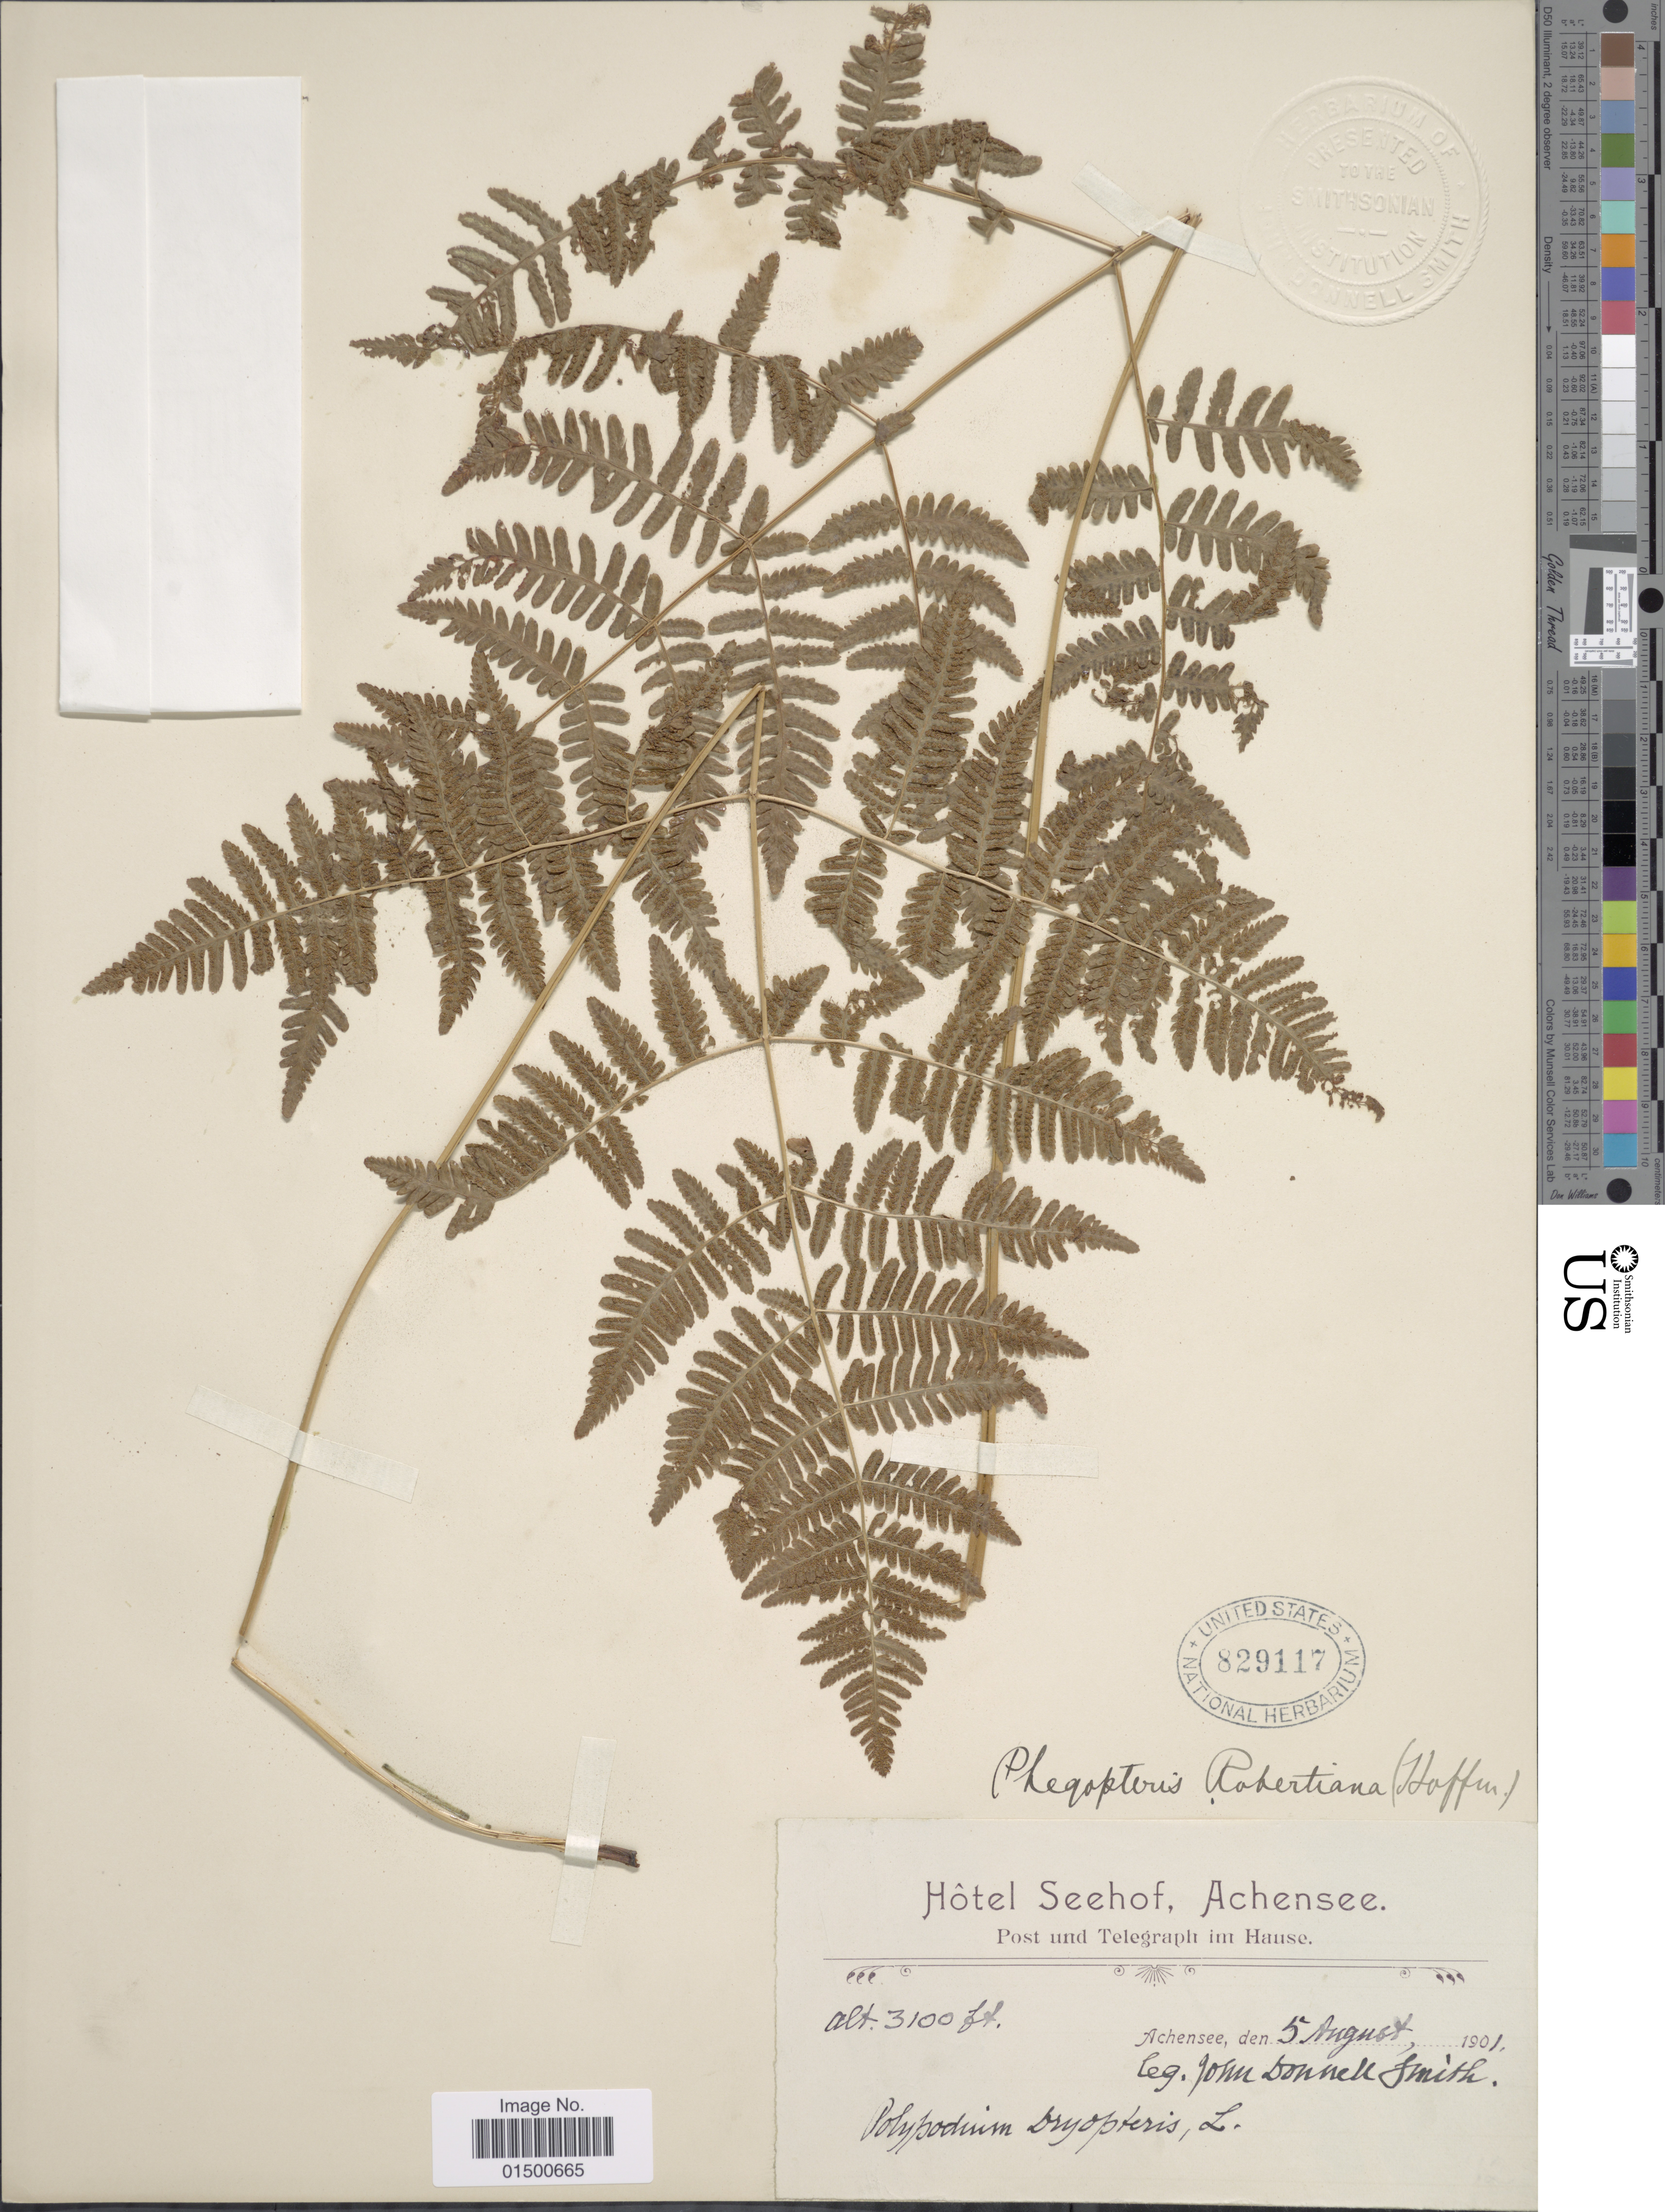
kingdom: Plantae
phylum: Tracheophyta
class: Polypodiopsida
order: Polypodiales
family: Cystopteridaceae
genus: Gymnocarpium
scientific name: Gymnocarpium disjunctum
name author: (Rupr.) Ching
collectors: J. Donnell Smith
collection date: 1901-08-05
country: Austria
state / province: Tirol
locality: Hotel Seehof, Achensee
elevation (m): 945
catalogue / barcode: US 829117